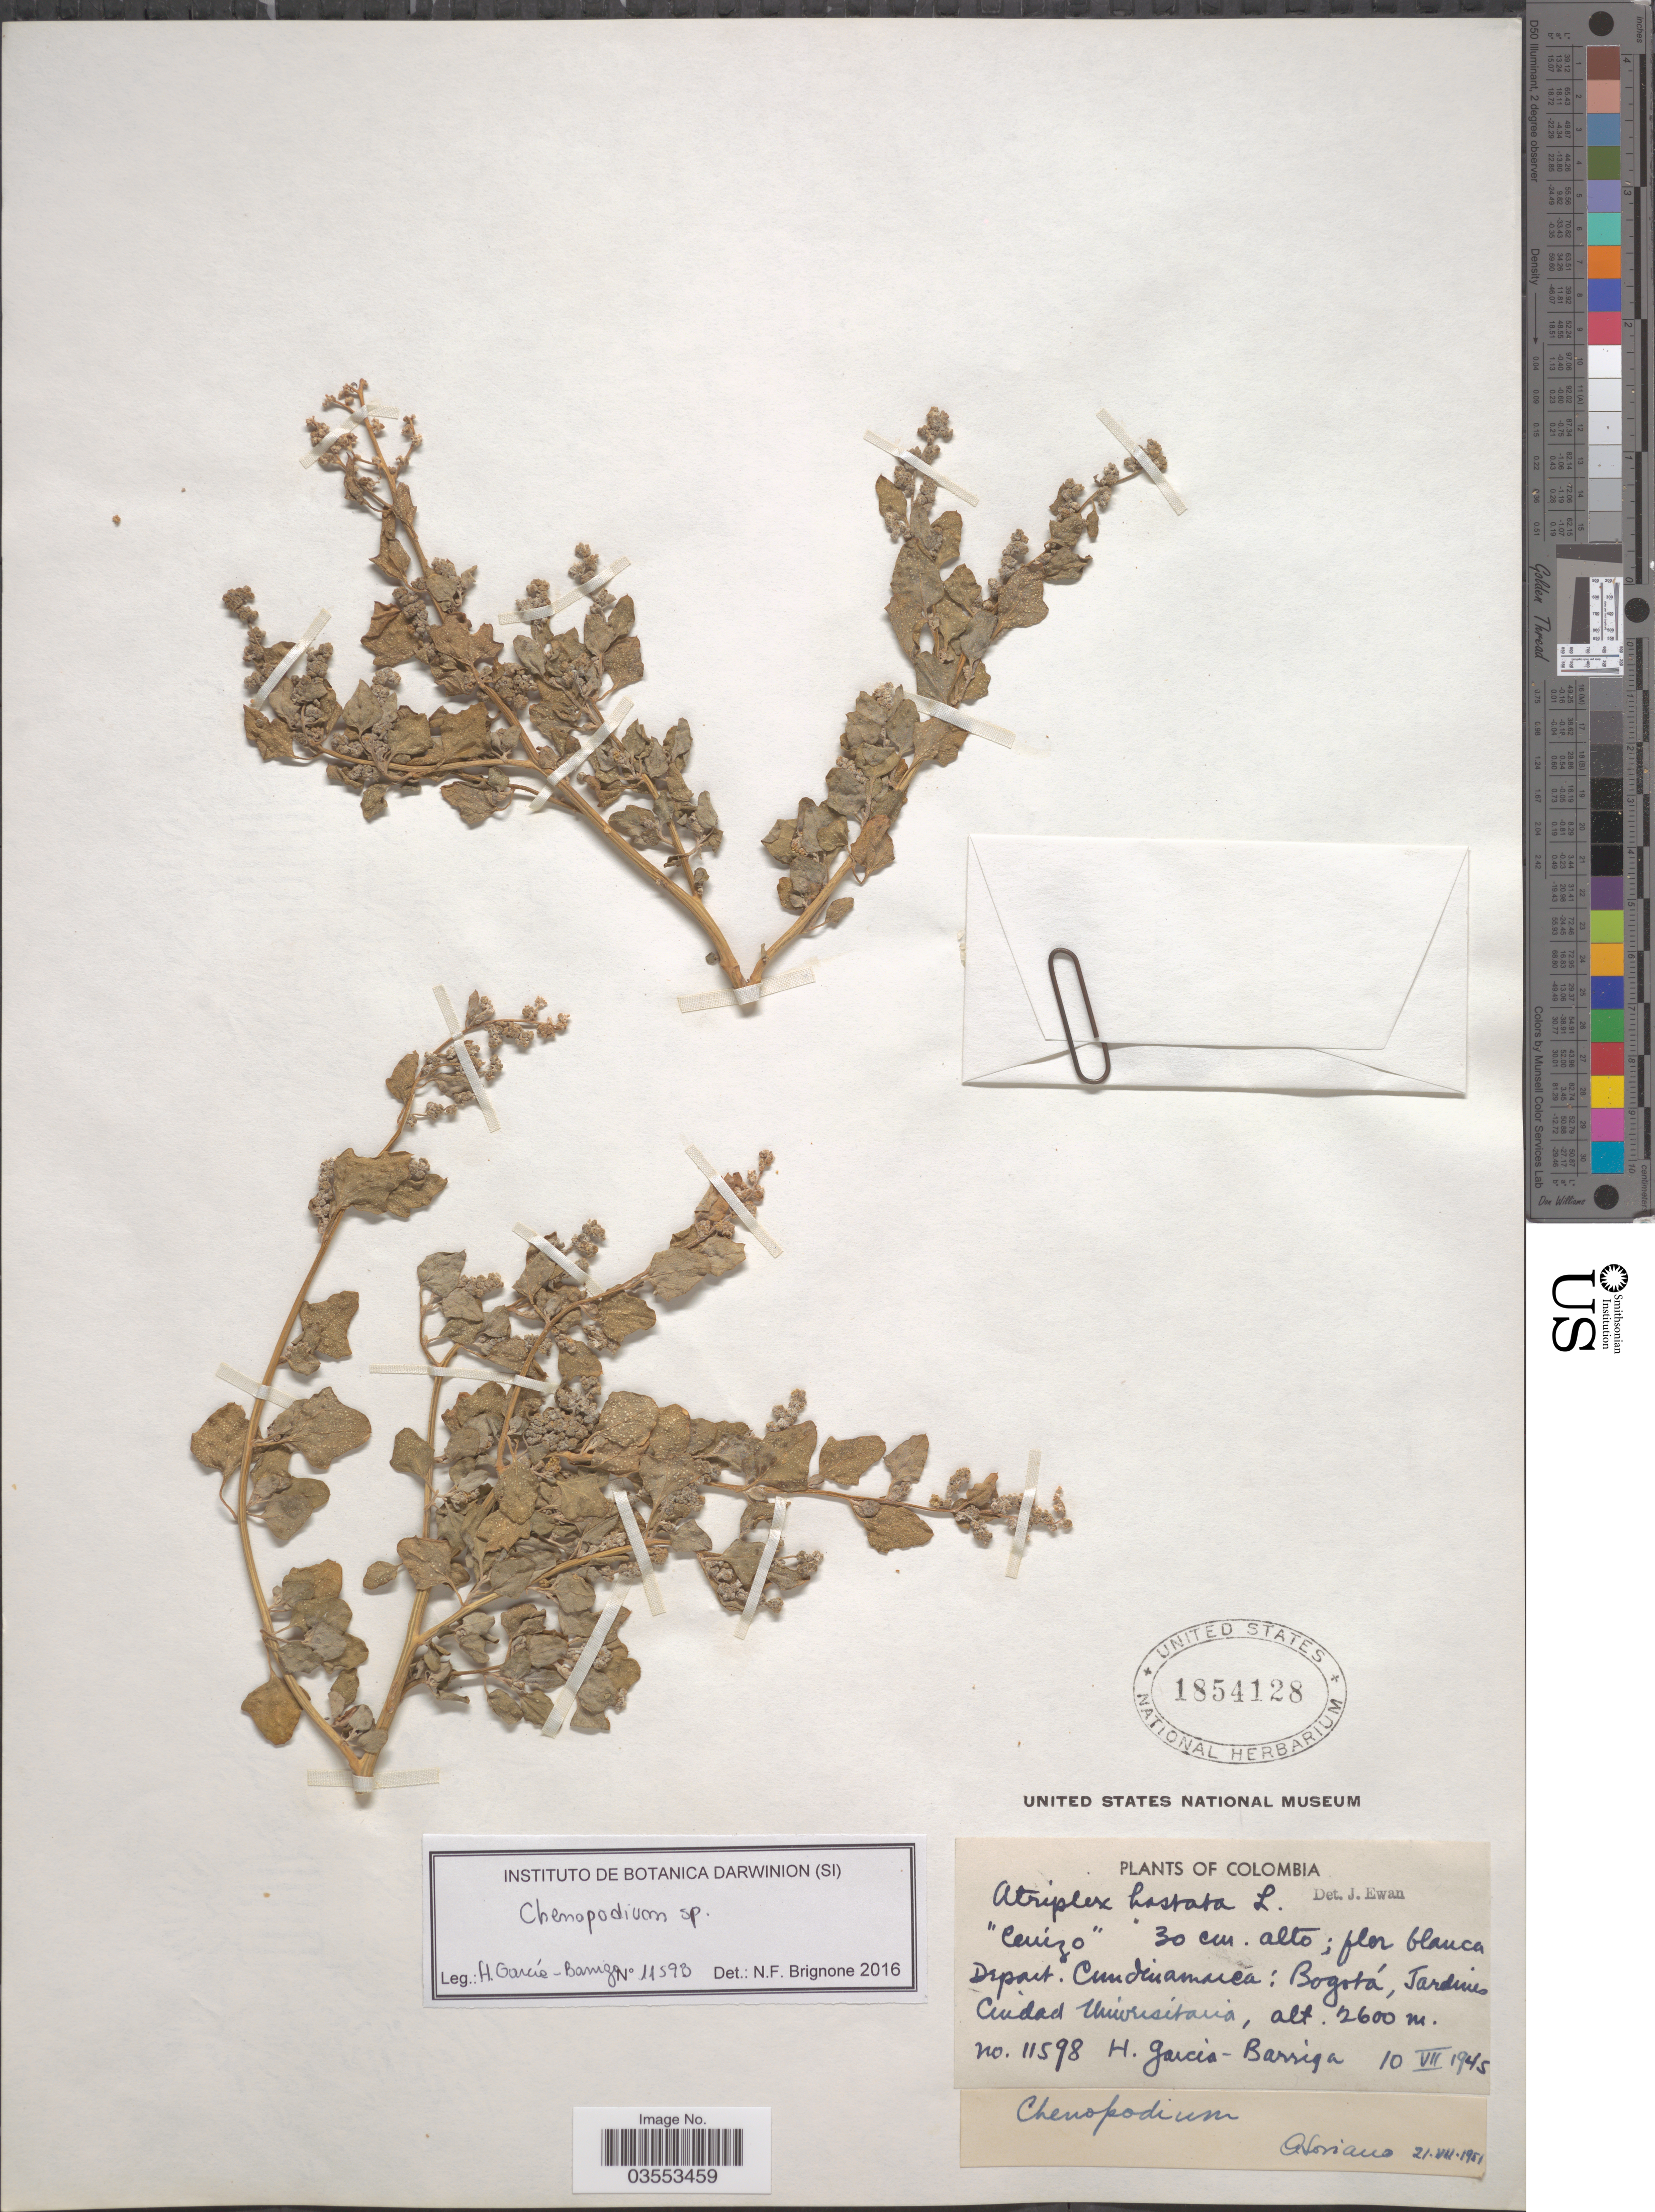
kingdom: Plantae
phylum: Tracheophyta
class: Magnoliopsida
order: Caryophyllales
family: Amaranthaceae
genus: Atriplex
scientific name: Atriplex hastata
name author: L.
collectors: H. García Barriga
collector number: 11598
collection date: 1945-07-10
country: Colombia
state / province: Cundinamarca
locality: Depart. Cundinamarca: Bogotá, Jardines ciudad Universitaria.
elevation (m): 2600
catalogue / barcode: US 1854128